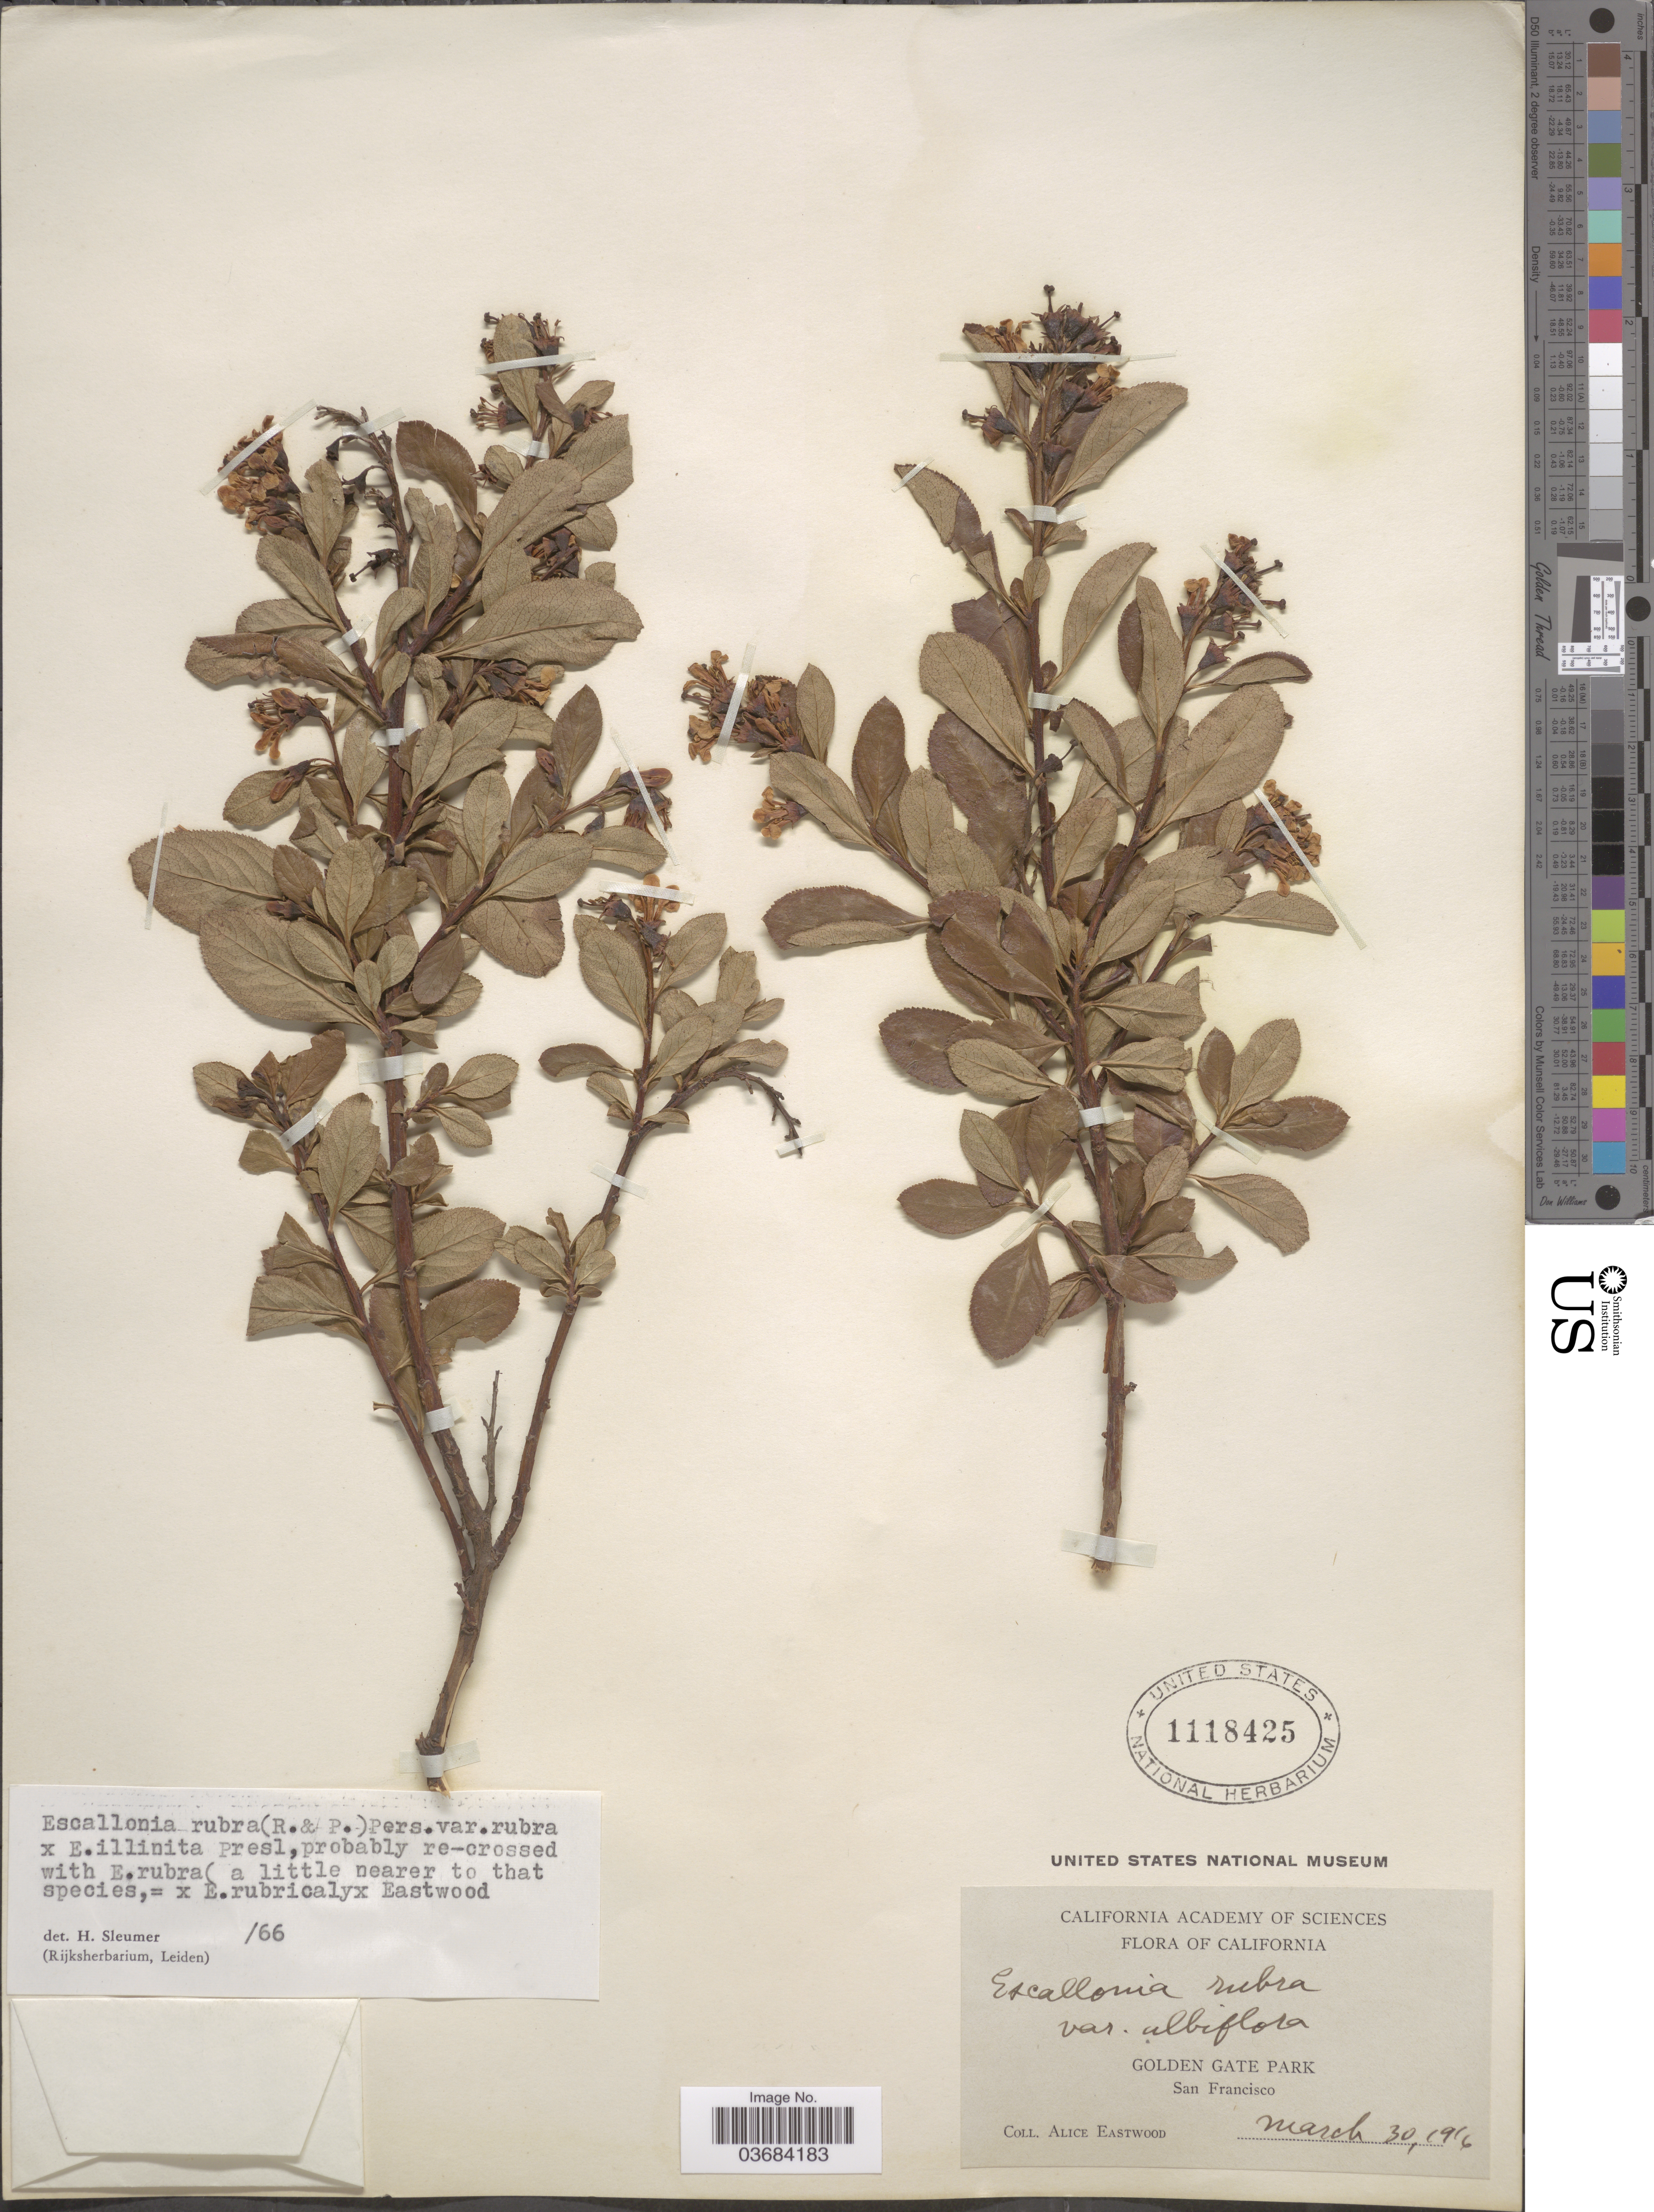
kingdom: Plantae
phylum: Tracheophyta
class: Magnoliopsida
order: Escalloniales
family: Escalloniaceae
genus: Escallonia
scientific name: Escallonia rubra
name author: (Ruiz & Pav.) Pers.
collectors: A. Eastwood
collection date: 1916-03-30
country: United States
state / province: California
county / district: San Francisco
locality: Golden Gate Park. San Francisco.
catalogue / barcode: US 1118425